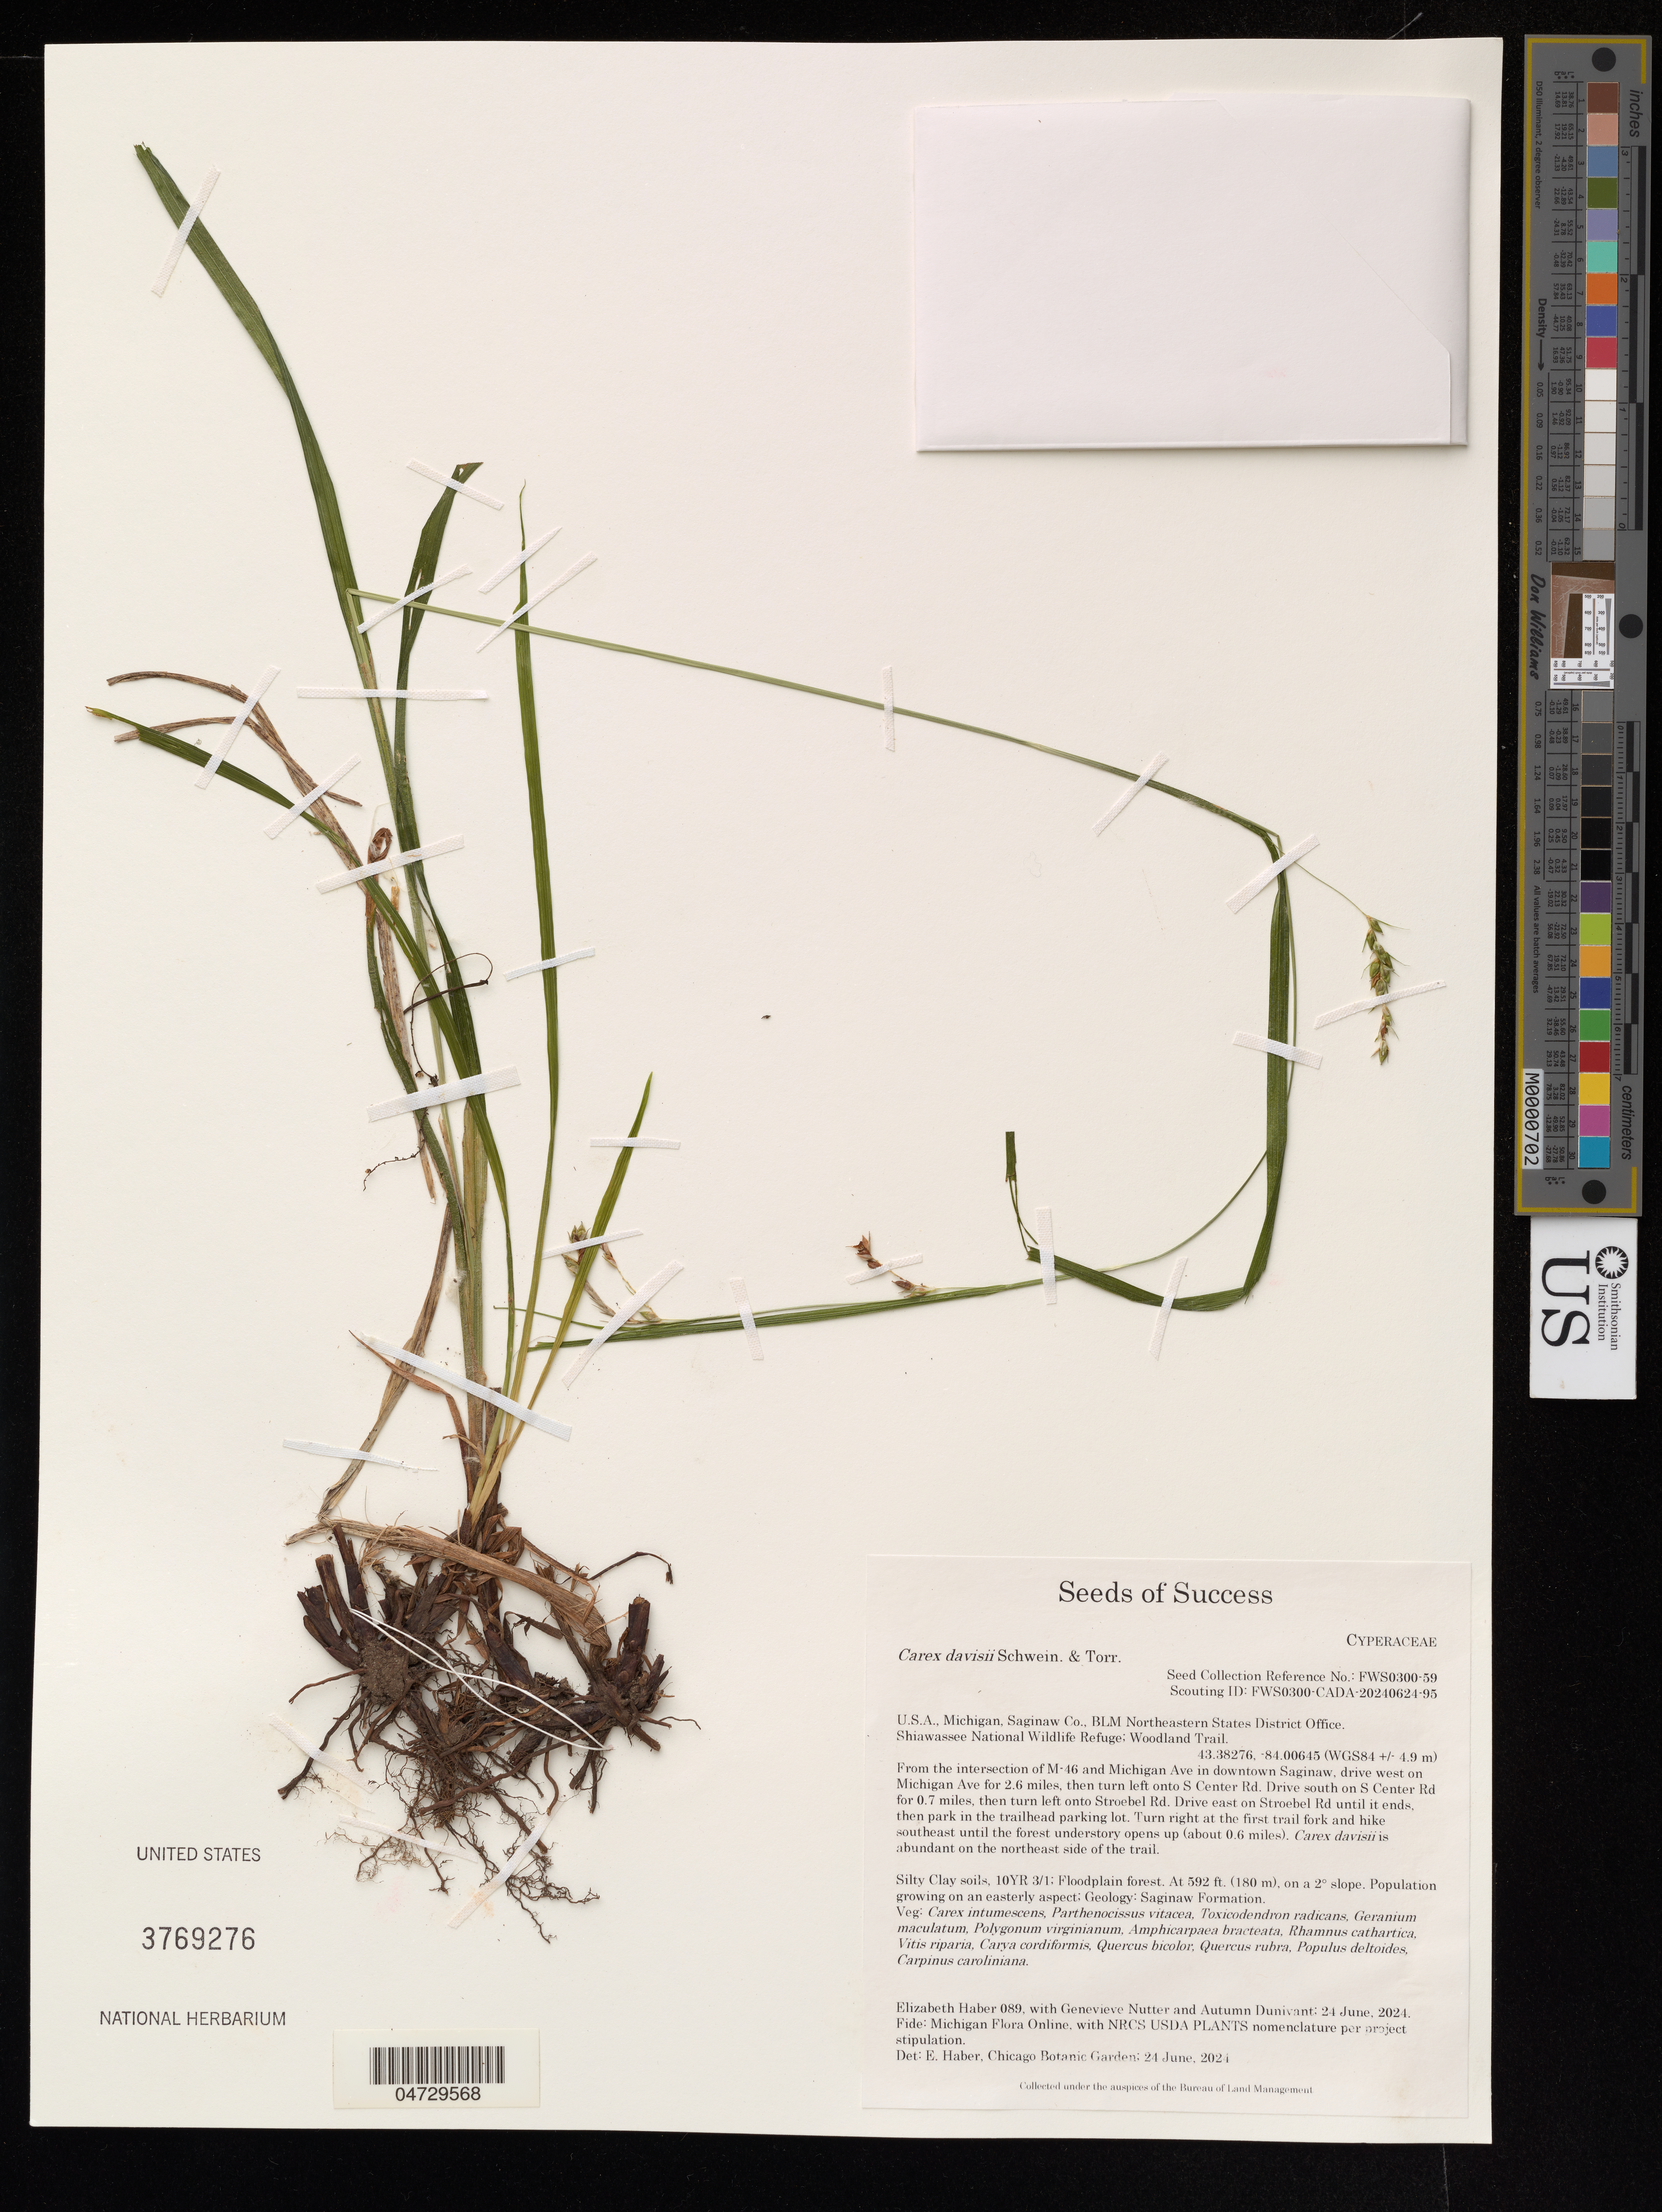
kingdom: Plantae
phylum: Tracheophyta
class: Liliopsida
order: Poales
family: Cyperaceae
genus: Carex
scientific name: Carex davisii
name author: Schwein. & Torr.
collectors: E. Haber, G. Nutter & A. Dunivant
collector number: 089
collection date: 2024-06-24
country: United States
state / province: Michigan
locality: Saginaw Co., BLM Northeastern States District Office. Shiawassee National Wildlife Refuge: Woodland Trail. (WGS84 +/- 4.9 m). From the intersection of M‑46 and Michigan Ave in downtown Saginaw, drive west on Michigan Ave for 2.6 miles, then turn left onto S Center Rd. Drive south on S Center Rd for 0.7 miles, then turn left onto Stroebel Rd. Drive east on Stroebel Rd until it ends, then park in the trailhead parking lot. Turn right at the first trail fork and hike southeast until the forest understory opens up (about 0.6 miles).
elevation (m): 180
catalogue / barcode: US 3769276